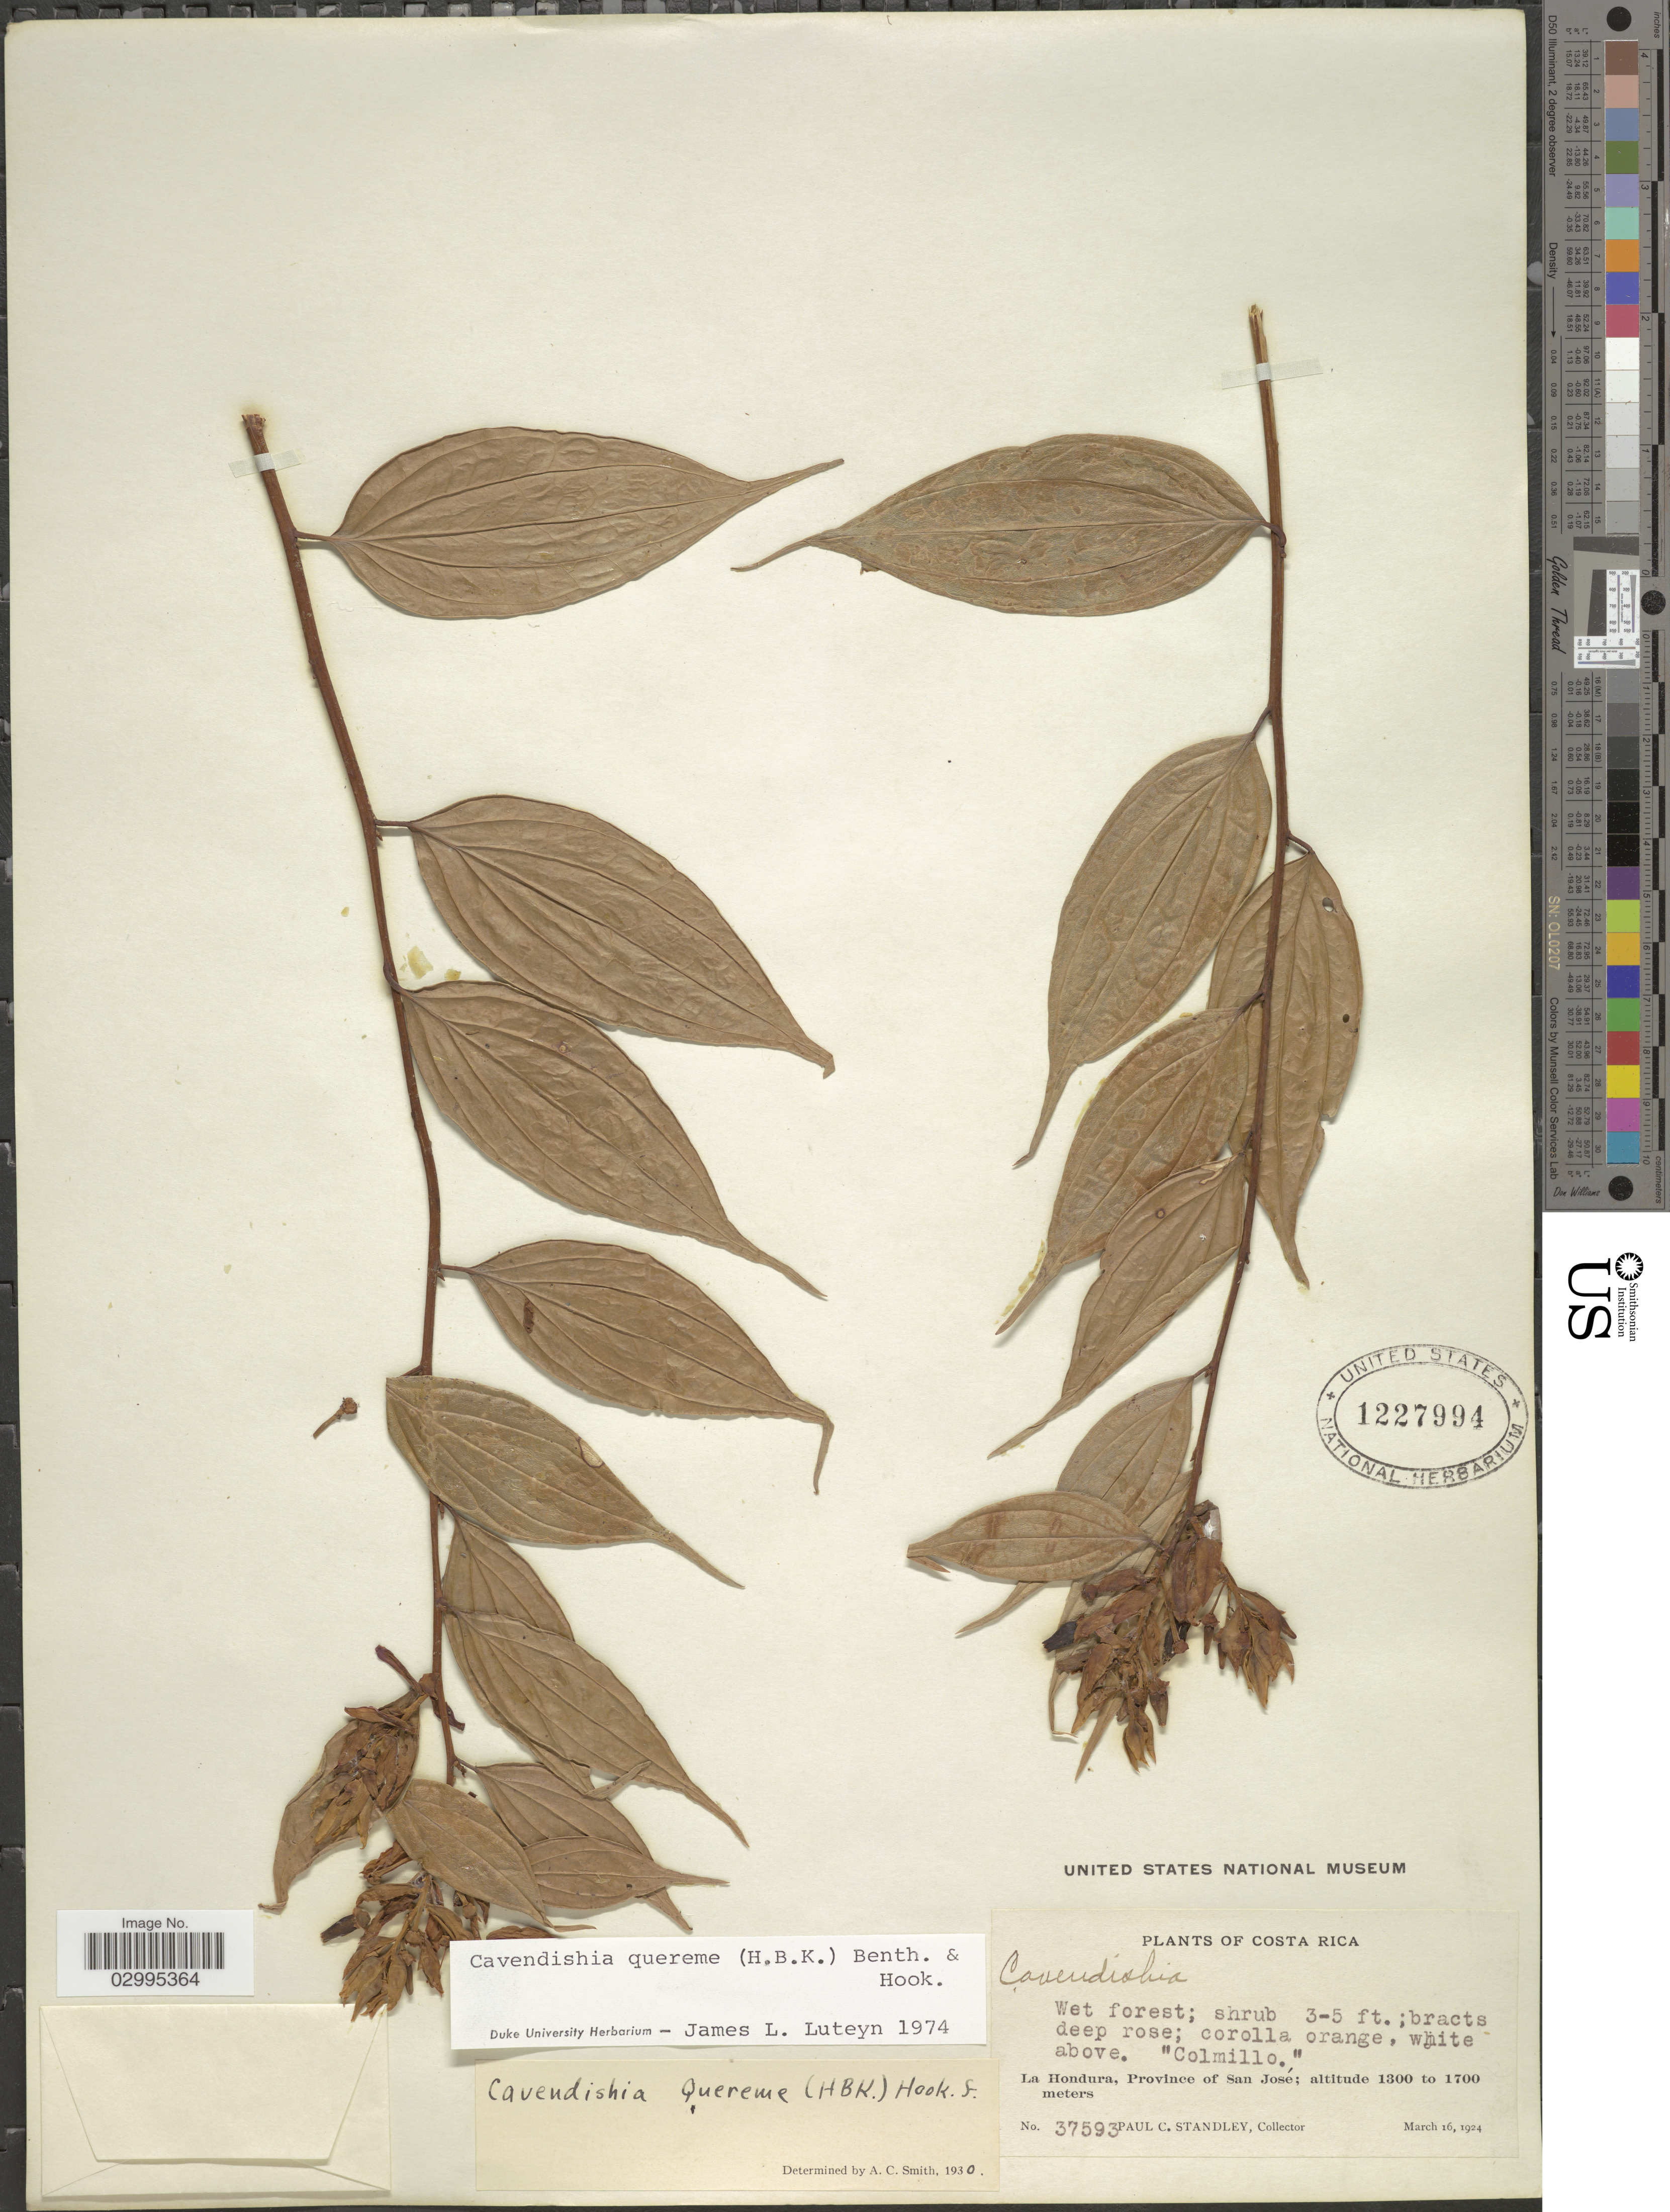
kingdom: Plantae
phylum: Tracheophyta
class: Magnoliopsida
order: Ericales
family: Ericaceae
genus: Cavendishia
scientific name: Cavendishia quereme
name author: (Kunth) Benth. & Hook. f.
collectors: P. C. Standley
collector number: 37593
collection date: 1924-03-16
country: Costa Rica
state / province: San José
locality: La Hondura.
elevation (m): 1300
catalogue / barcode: US 1227994